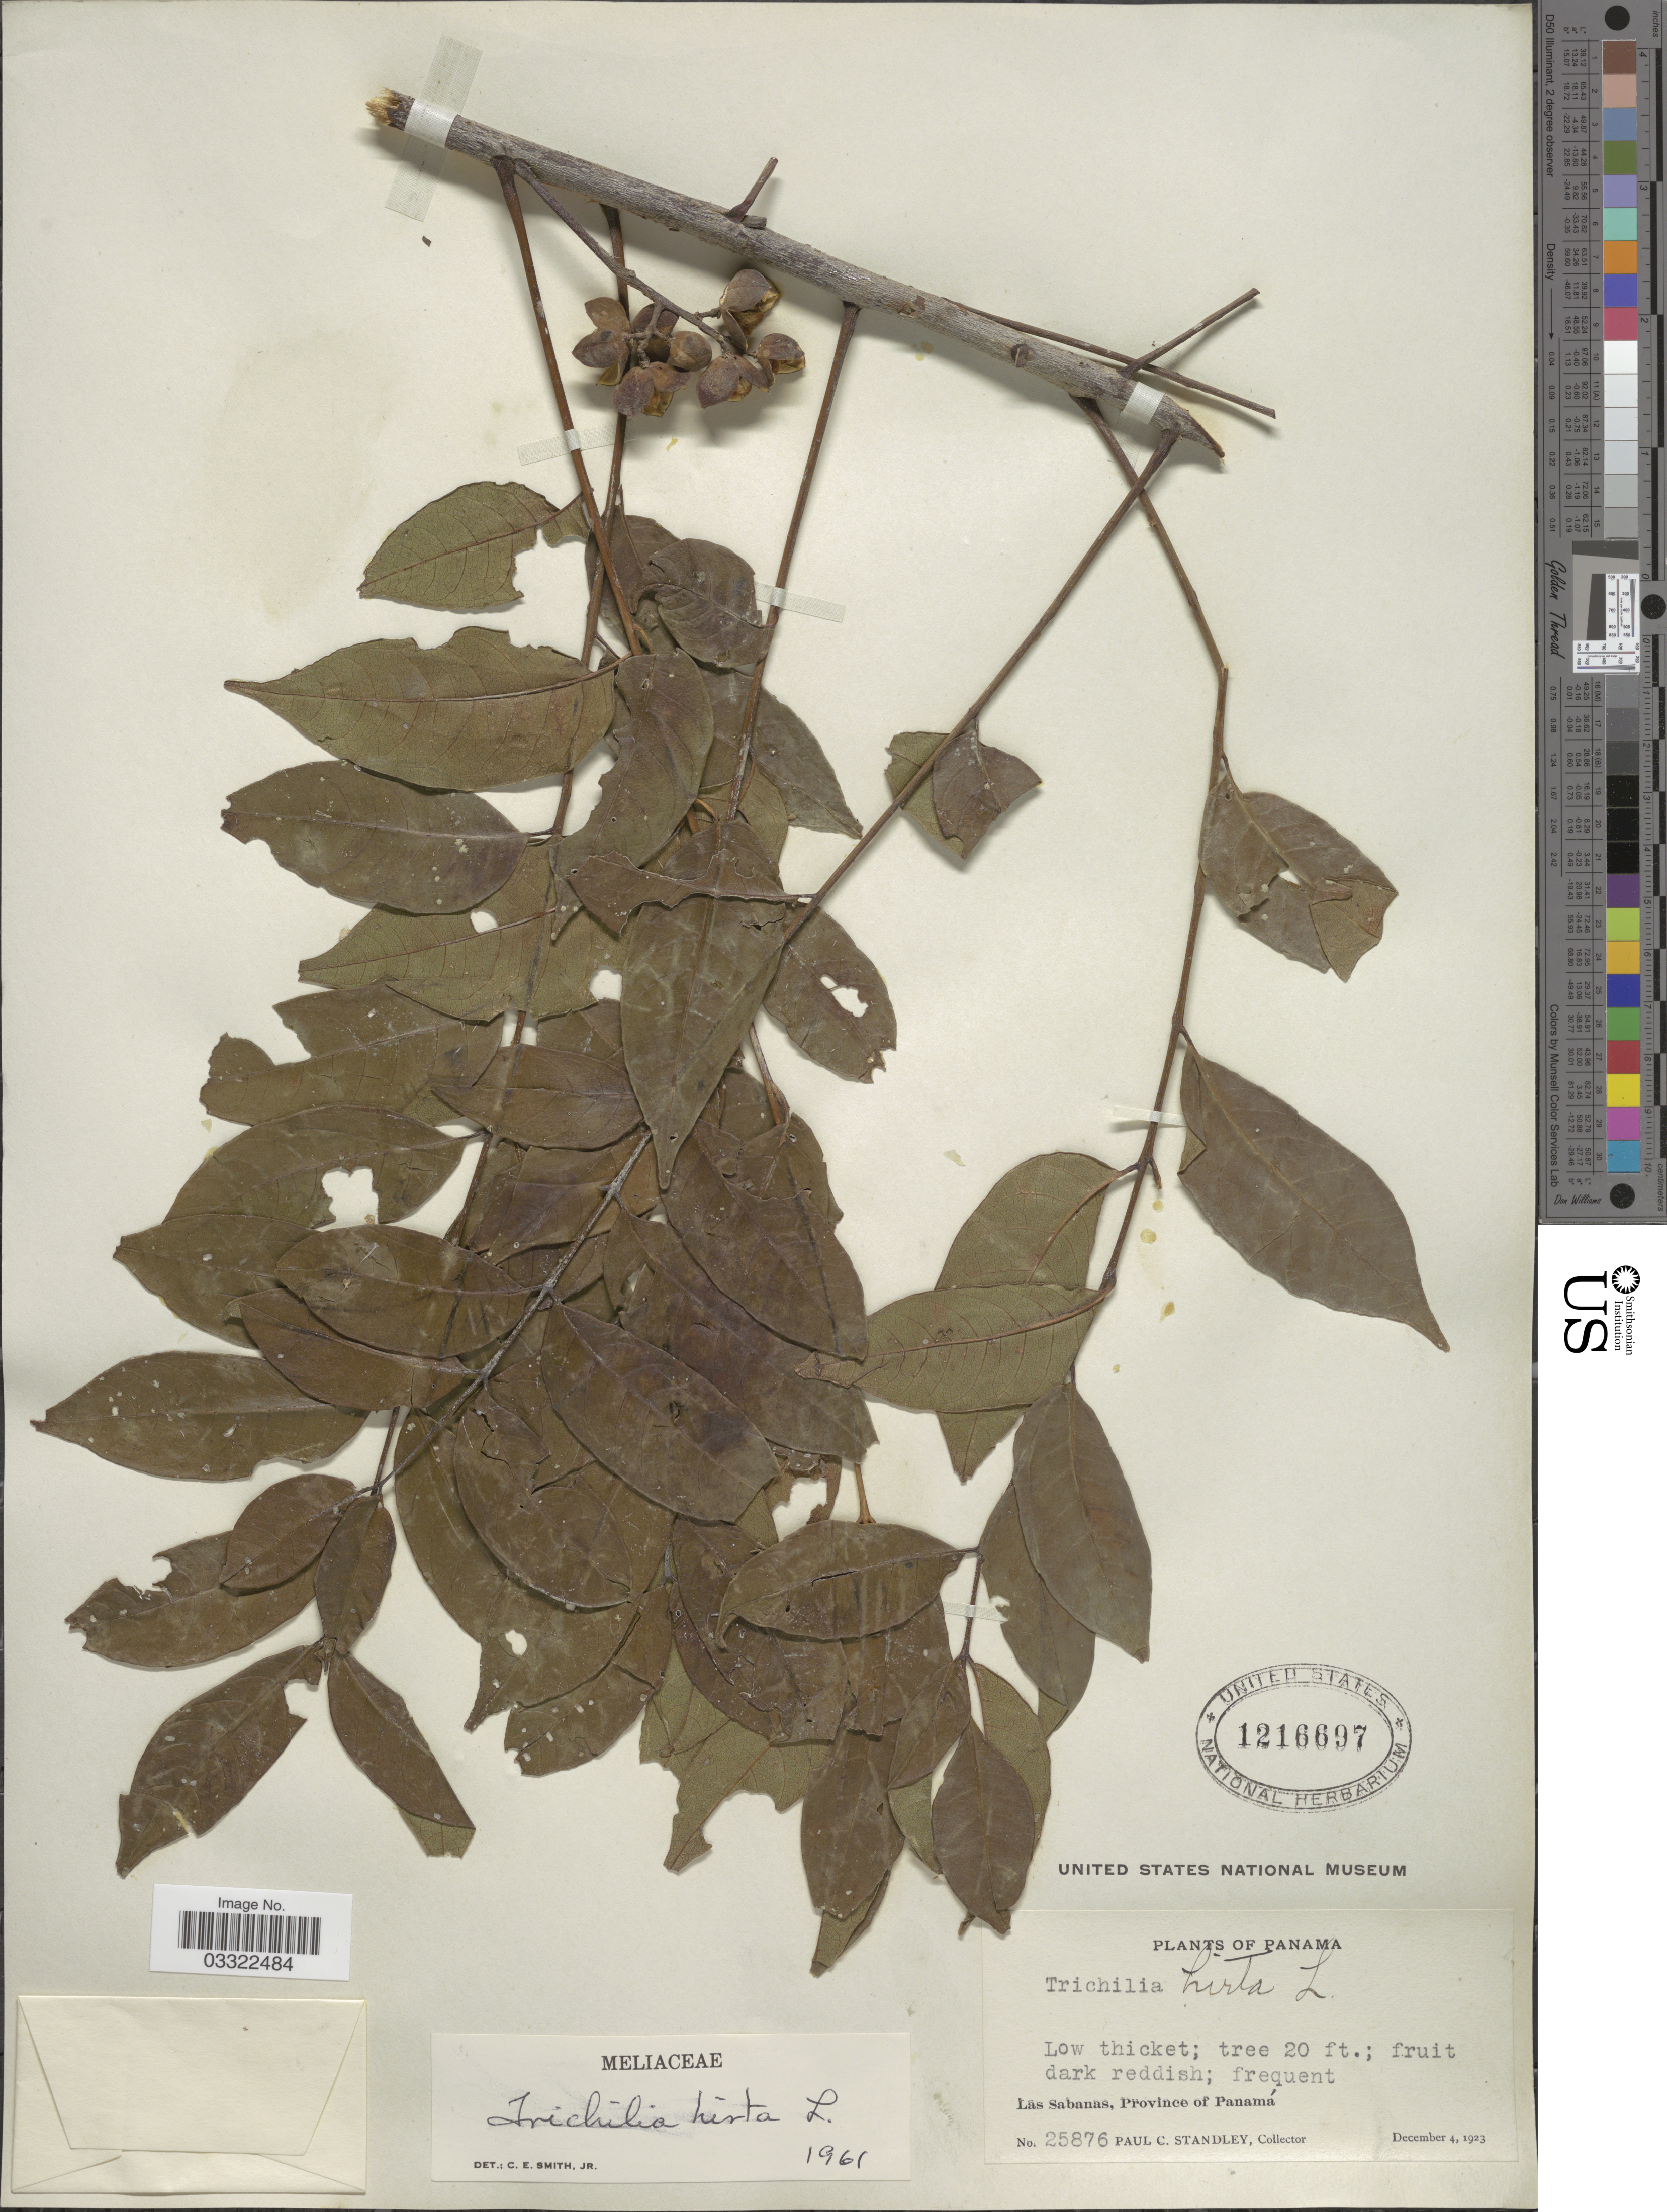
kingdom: Plantae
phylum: Tracheophyta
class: Magnoliopsida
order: Sapindales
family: Meliaceae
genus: Trichilia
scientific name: Trichilia hirta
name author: L.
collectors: P. C. Standley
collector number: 25876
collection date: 1923-12-04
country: Panama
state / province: Panamá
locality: Las Sabanas.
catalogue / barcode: US 1216697